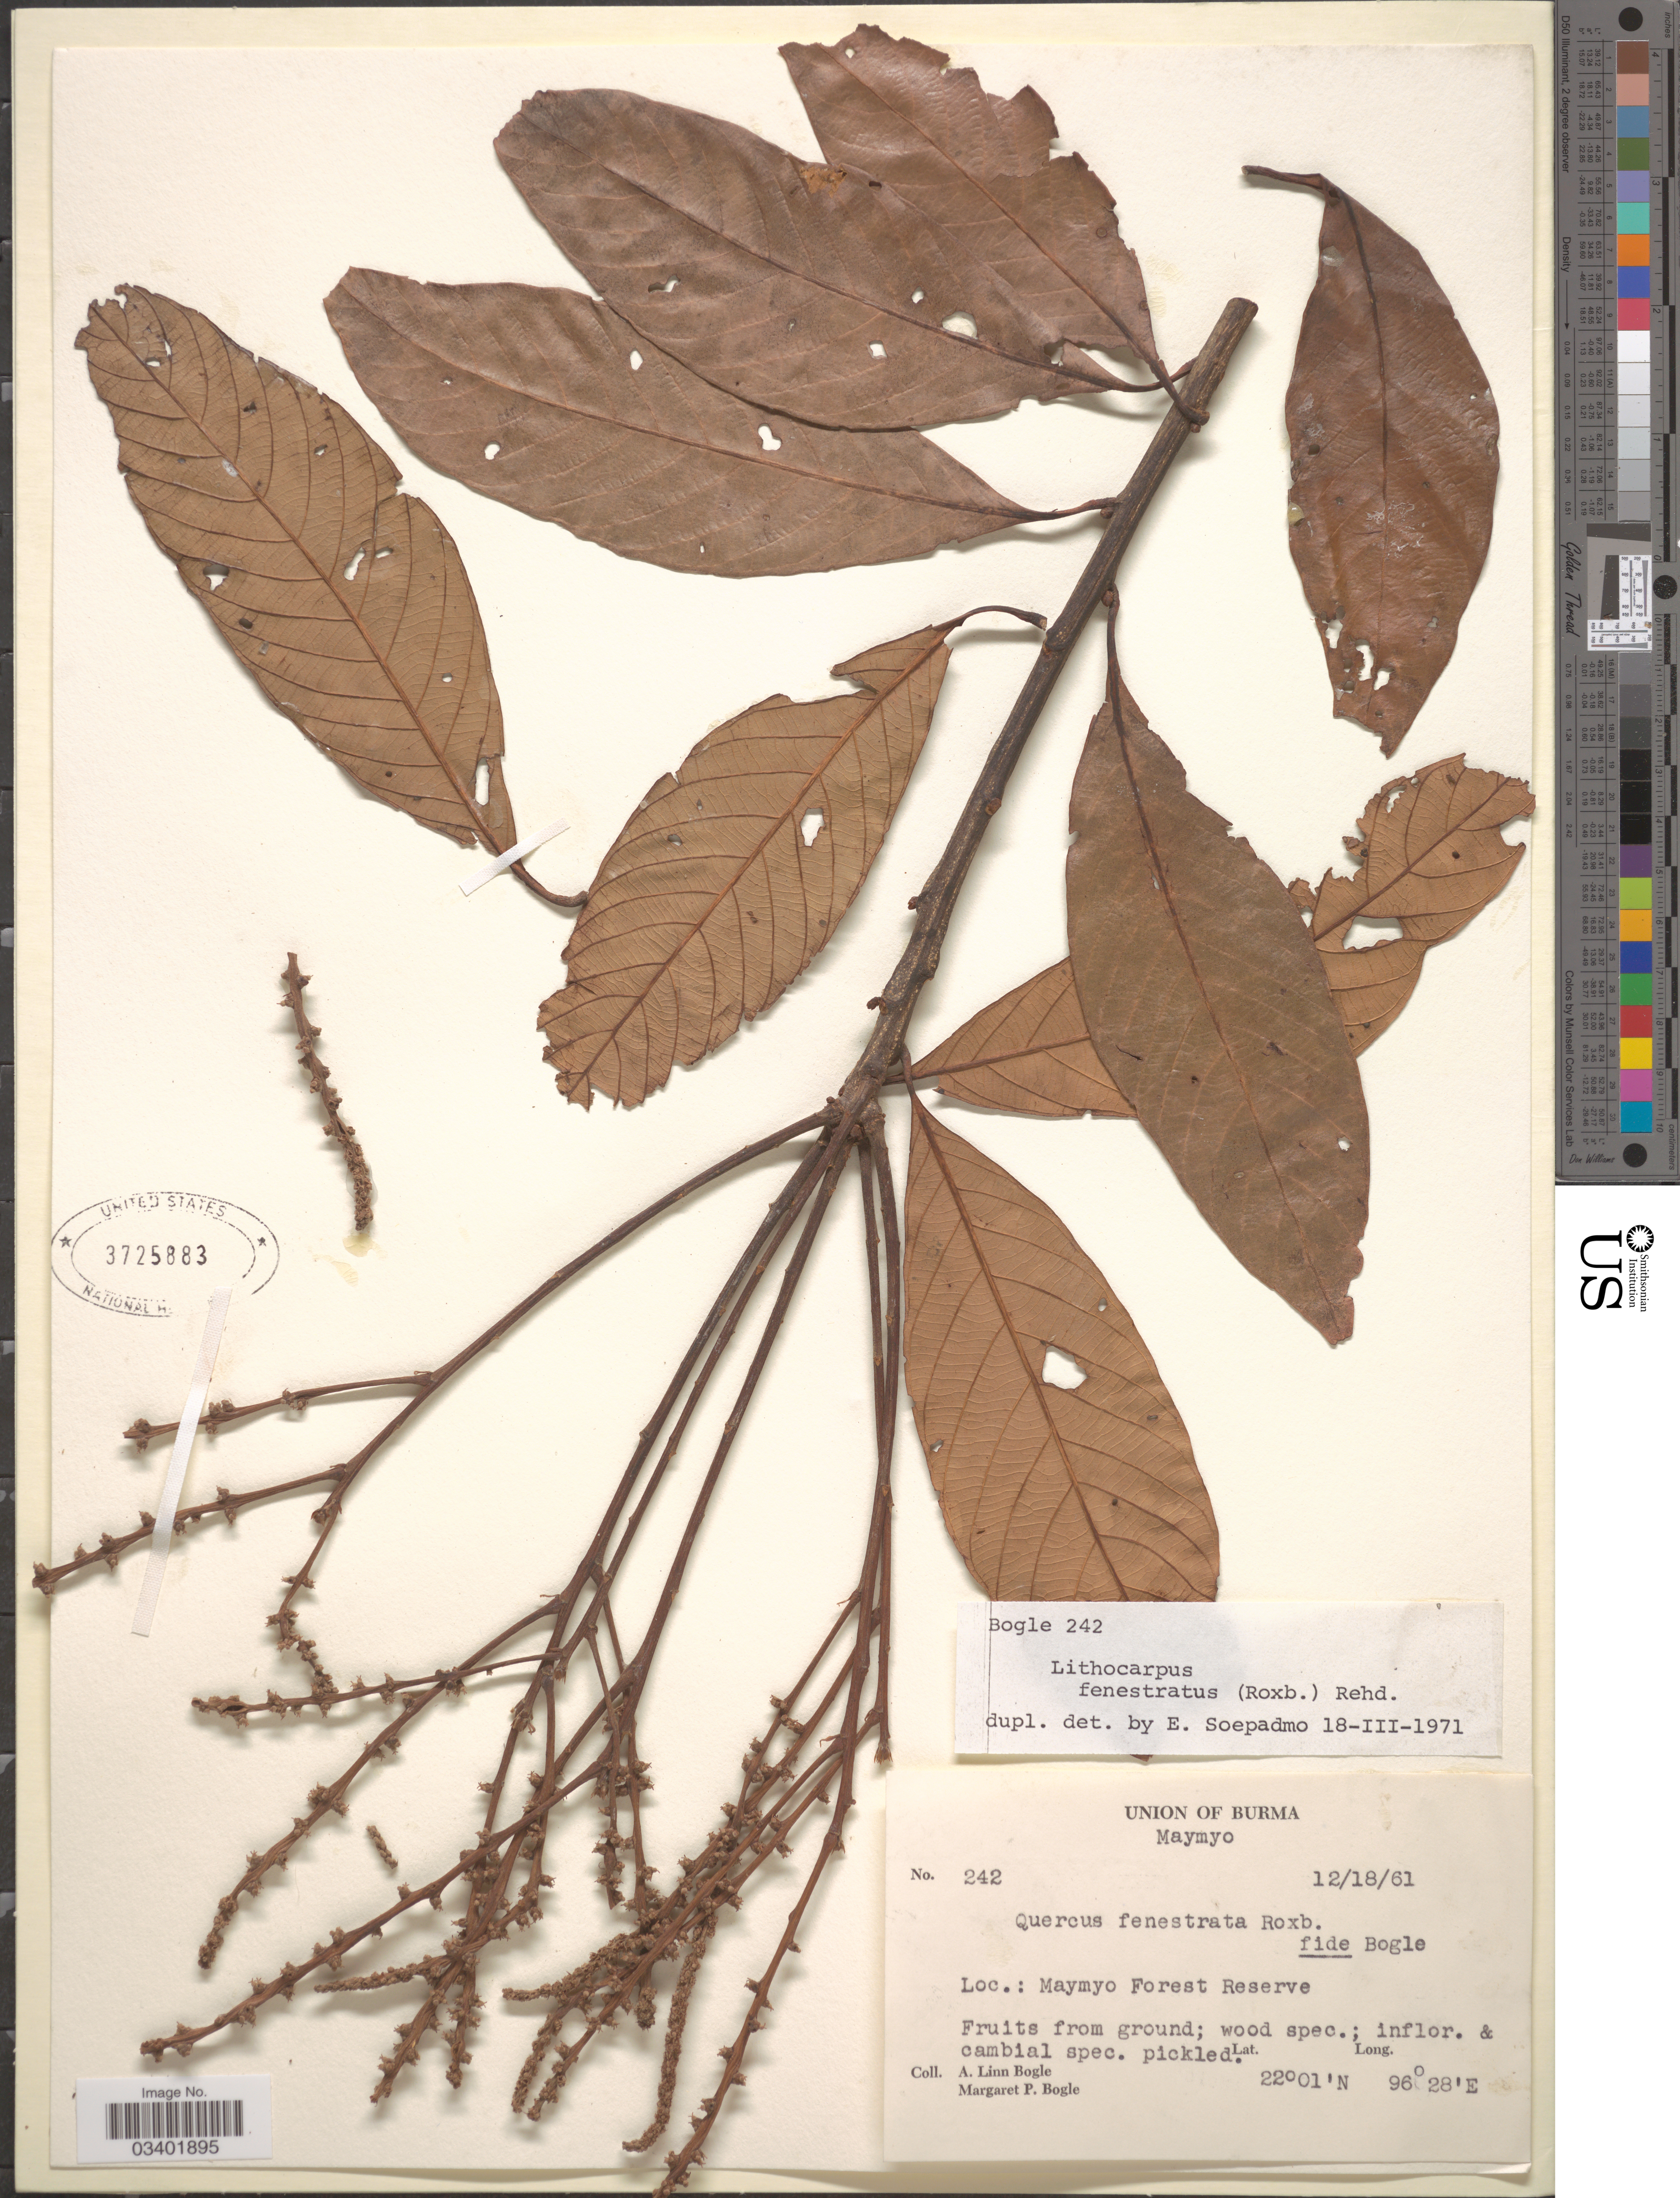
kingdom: Plantae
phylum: Tracheophyta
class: Magnoliopsida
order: Fagales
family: Fagaceae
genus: Lithocarpus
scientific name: Lithocarpus fenestratus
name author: (Roxb.) Rehder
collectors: Bogle, A.L. & M. Bogle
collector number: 242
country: Myanmar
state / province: Mandalay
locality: Union of Burma. Maymyo.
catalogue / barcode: US 3725883